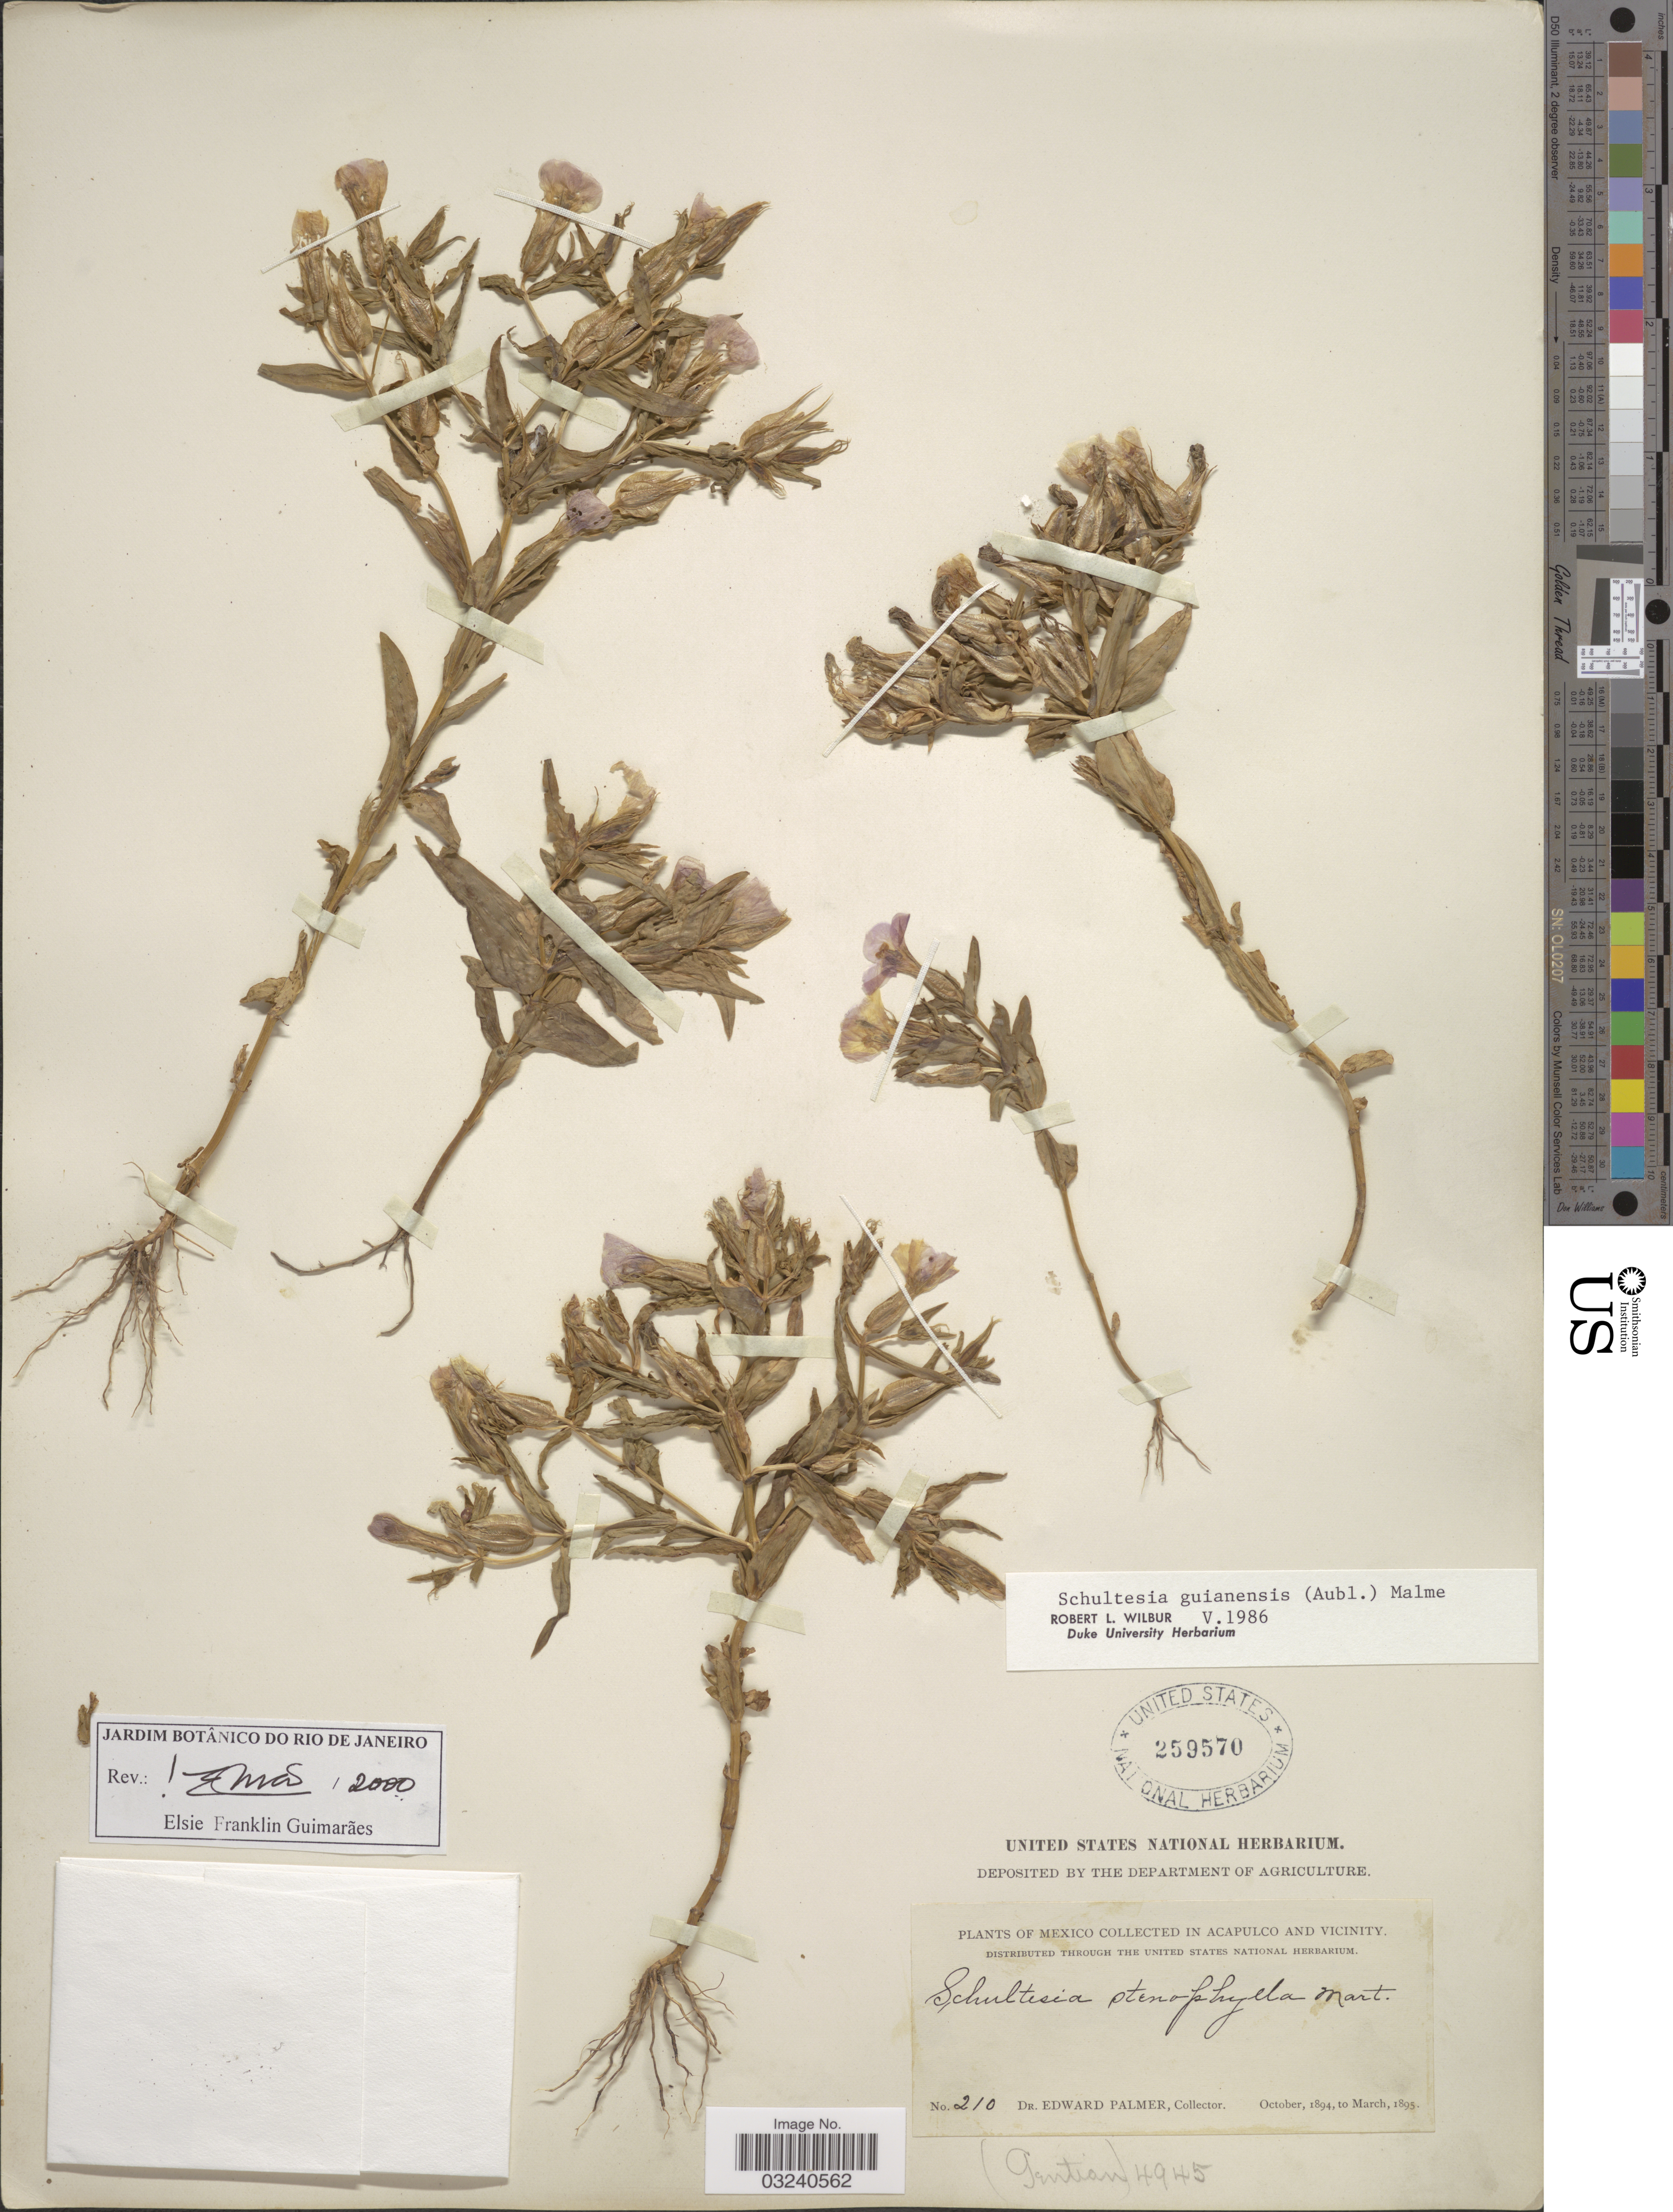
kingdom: Plantae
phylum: Tracheophyta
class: Magnoliopsida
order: Gentianales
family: Gentianaceae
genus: Schultesia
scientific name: Schultesia guianensis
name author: (Aubl.) Malme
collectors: E. Palmer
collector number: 210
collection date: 1894-10/1895-03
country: Mexico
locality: In Acapulo and vicinity.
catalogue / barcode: US 259570